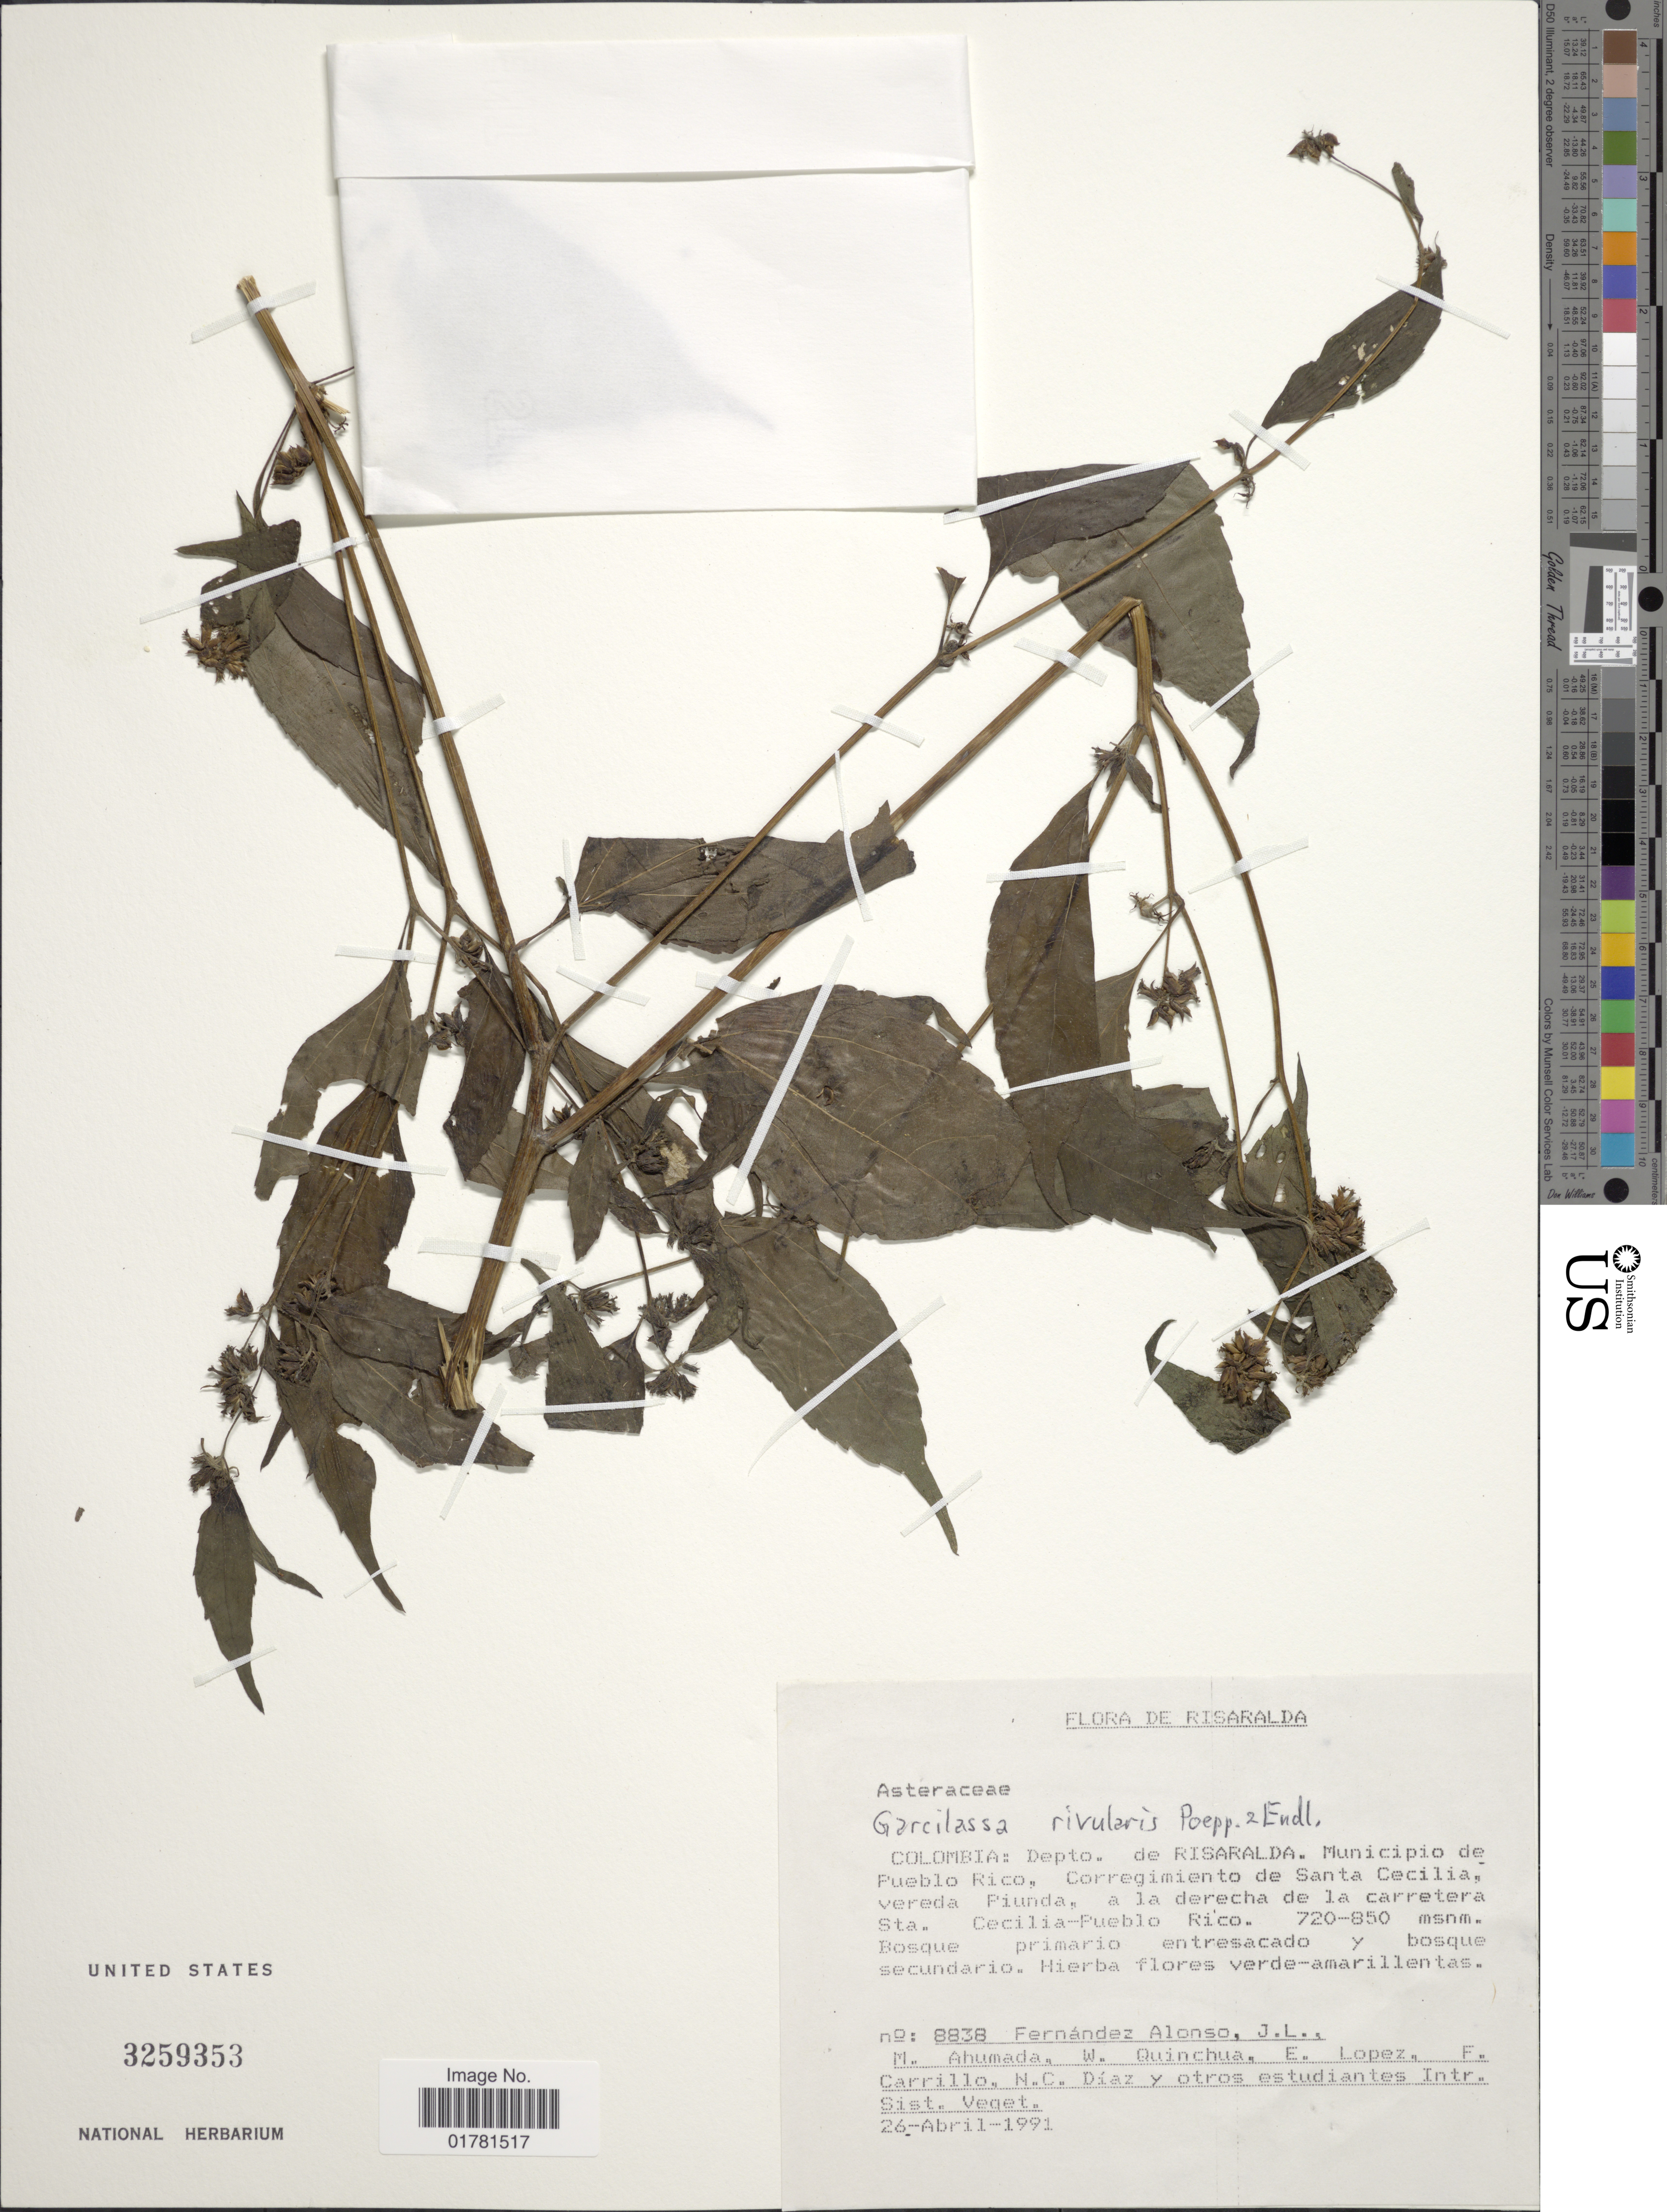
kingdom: Plantae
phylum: Tracheophyta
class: Magnoliopsida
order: Asterales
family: Asteraceae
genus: Garcilassa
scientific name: Garcilassa rivularis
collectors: J. L. Fernández-Alonso, M. Jose Ahumada, W. Quichua, E. Lopez & et al.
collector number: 8838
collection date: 1991-04-26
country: Colombia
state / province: Risaralda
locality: Depto Risaralda. Municipio de Pueblo Rico, Corregimiento de Santa Cecilia, vereda Piunda, a la derecha de la carretera Sta Cecilia-Pueblo Rico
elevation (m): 720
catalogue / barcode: US 3259353